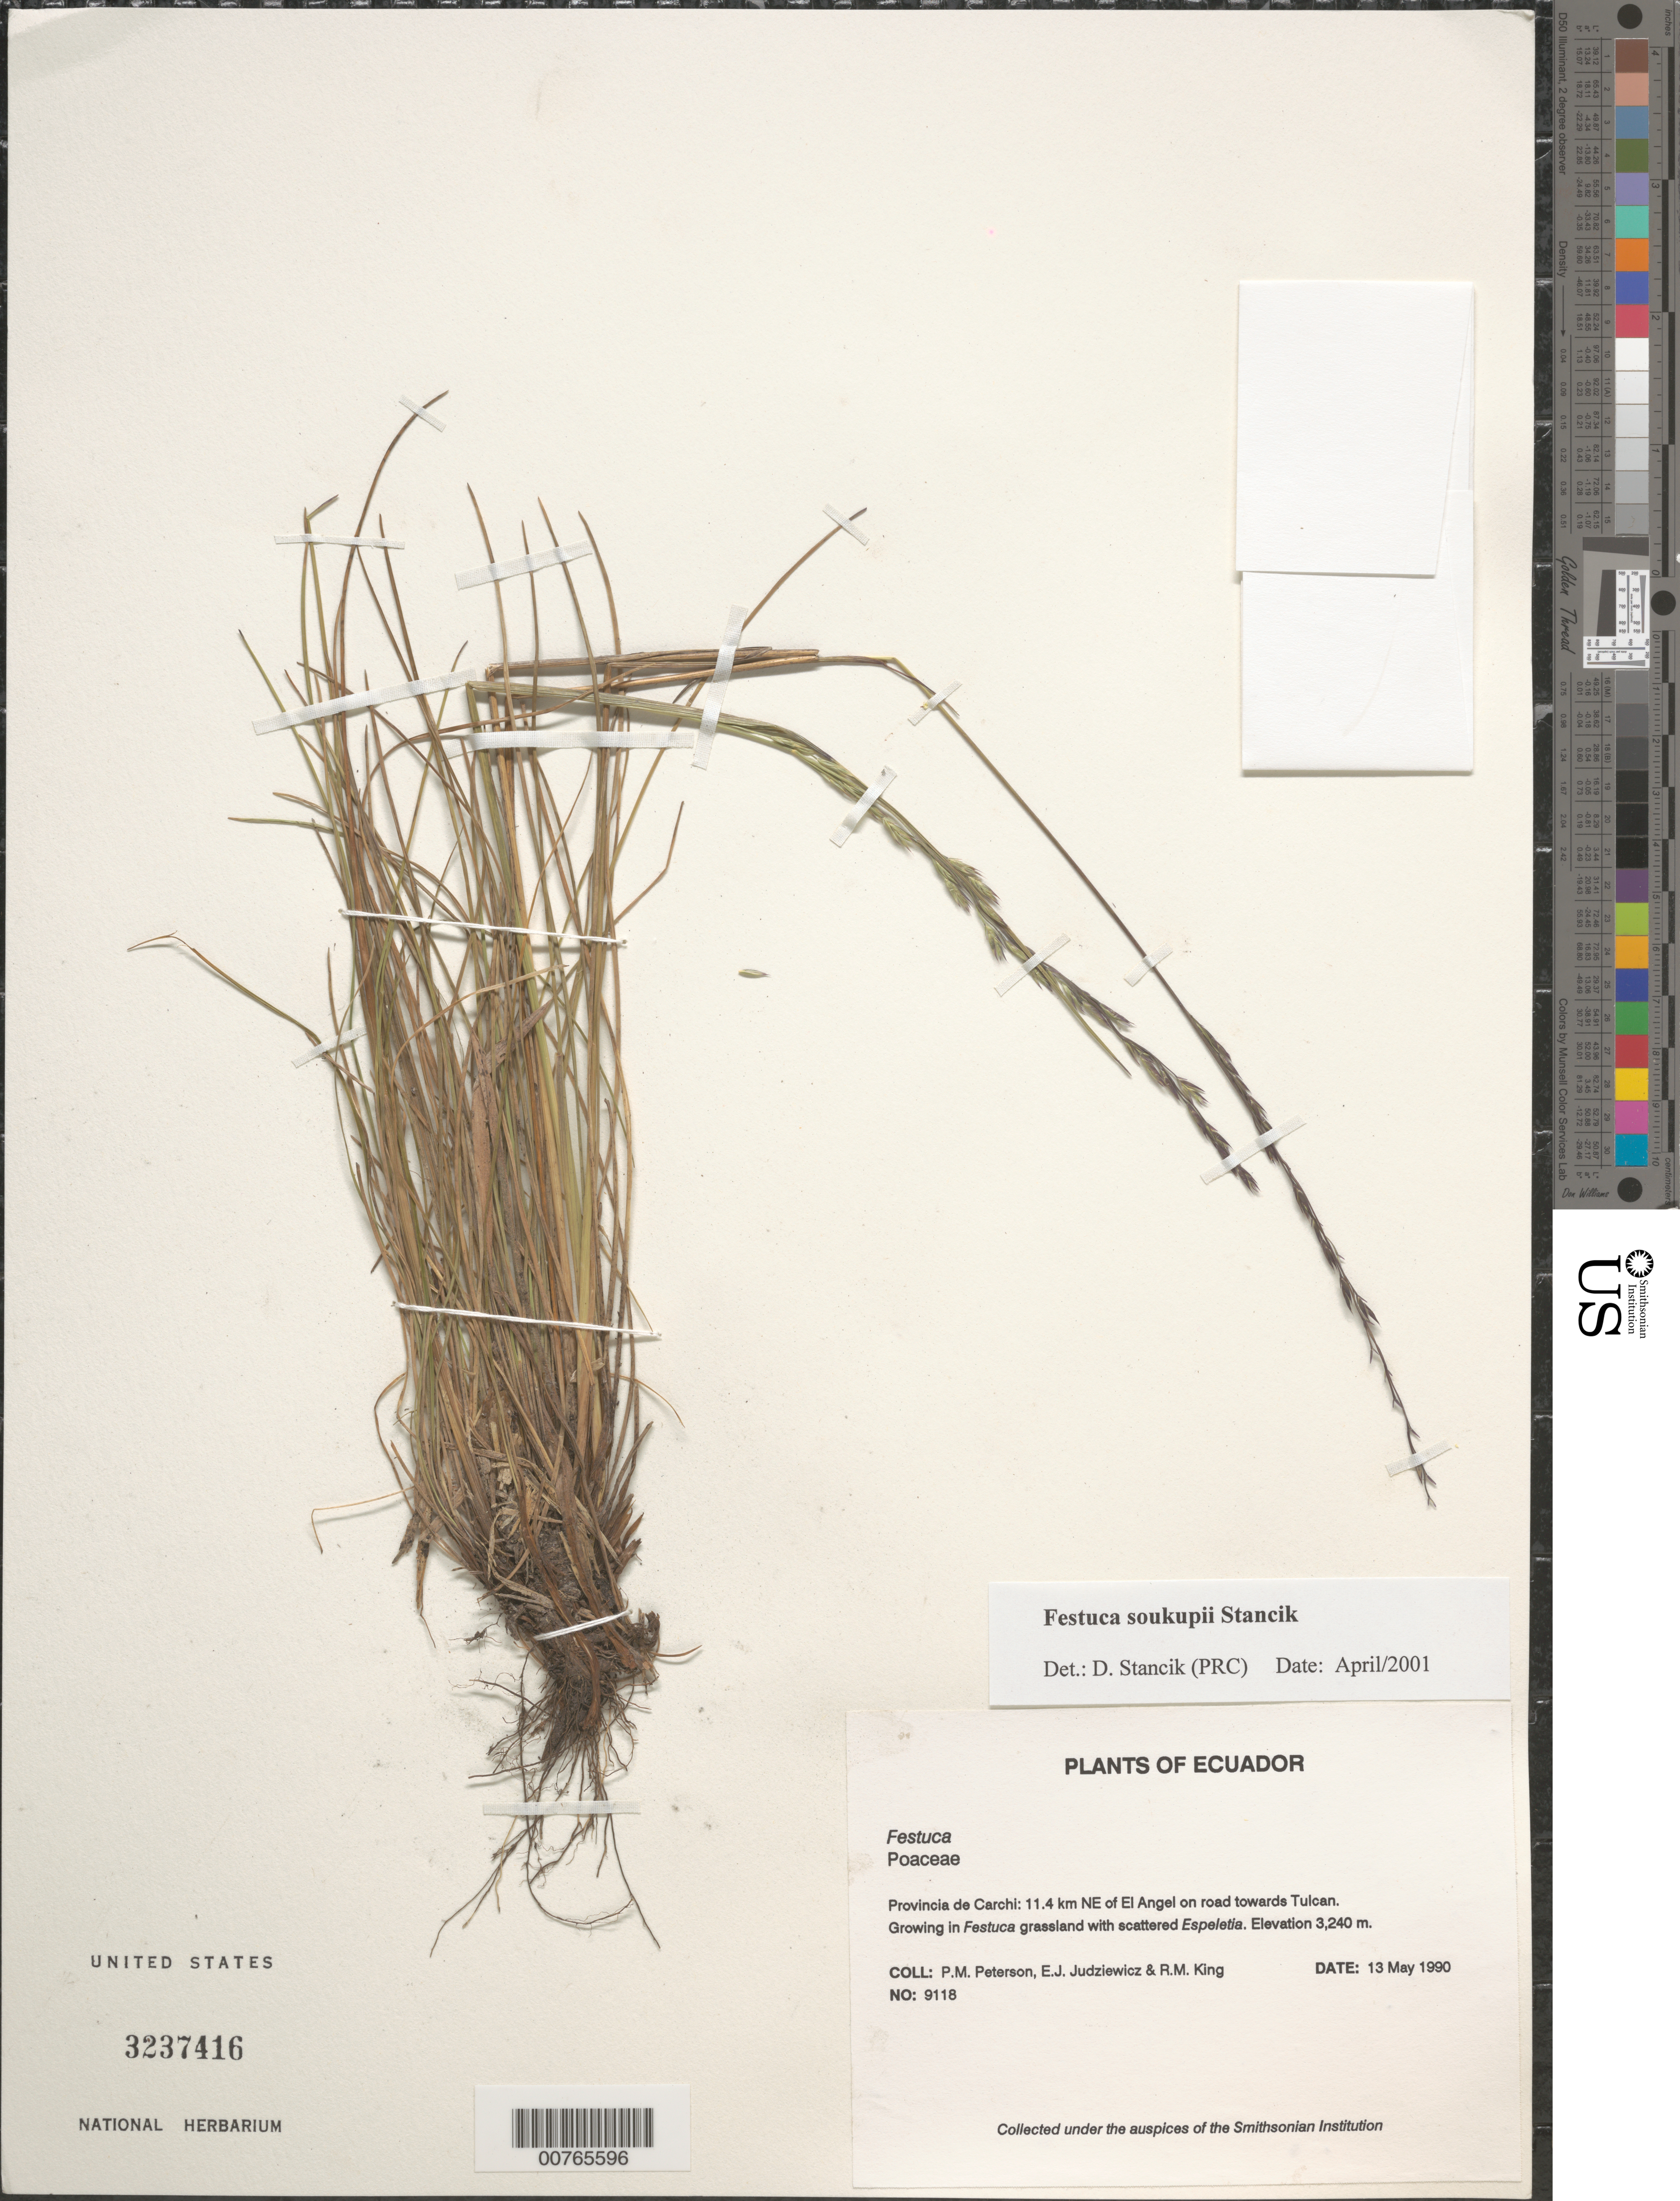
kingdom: Plantae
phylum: Tracheophyta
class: Liliopsida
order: Poales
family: Poaceae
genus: Festuca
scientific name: Festuca soukupii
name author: Stancik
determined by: Stancik, D.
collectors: P. M. Peterson, E. J. Judziewicz & R. M. King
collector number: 09118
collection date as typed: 13 May 1990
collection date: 1990-05-13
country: Ecuador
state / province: Carchi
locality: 11.4 km NE of El Angel on road towards Tulcan.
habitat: Growing in Festuca grassland with scattered Espeletia.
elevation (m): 3240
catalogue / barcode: US 3237416